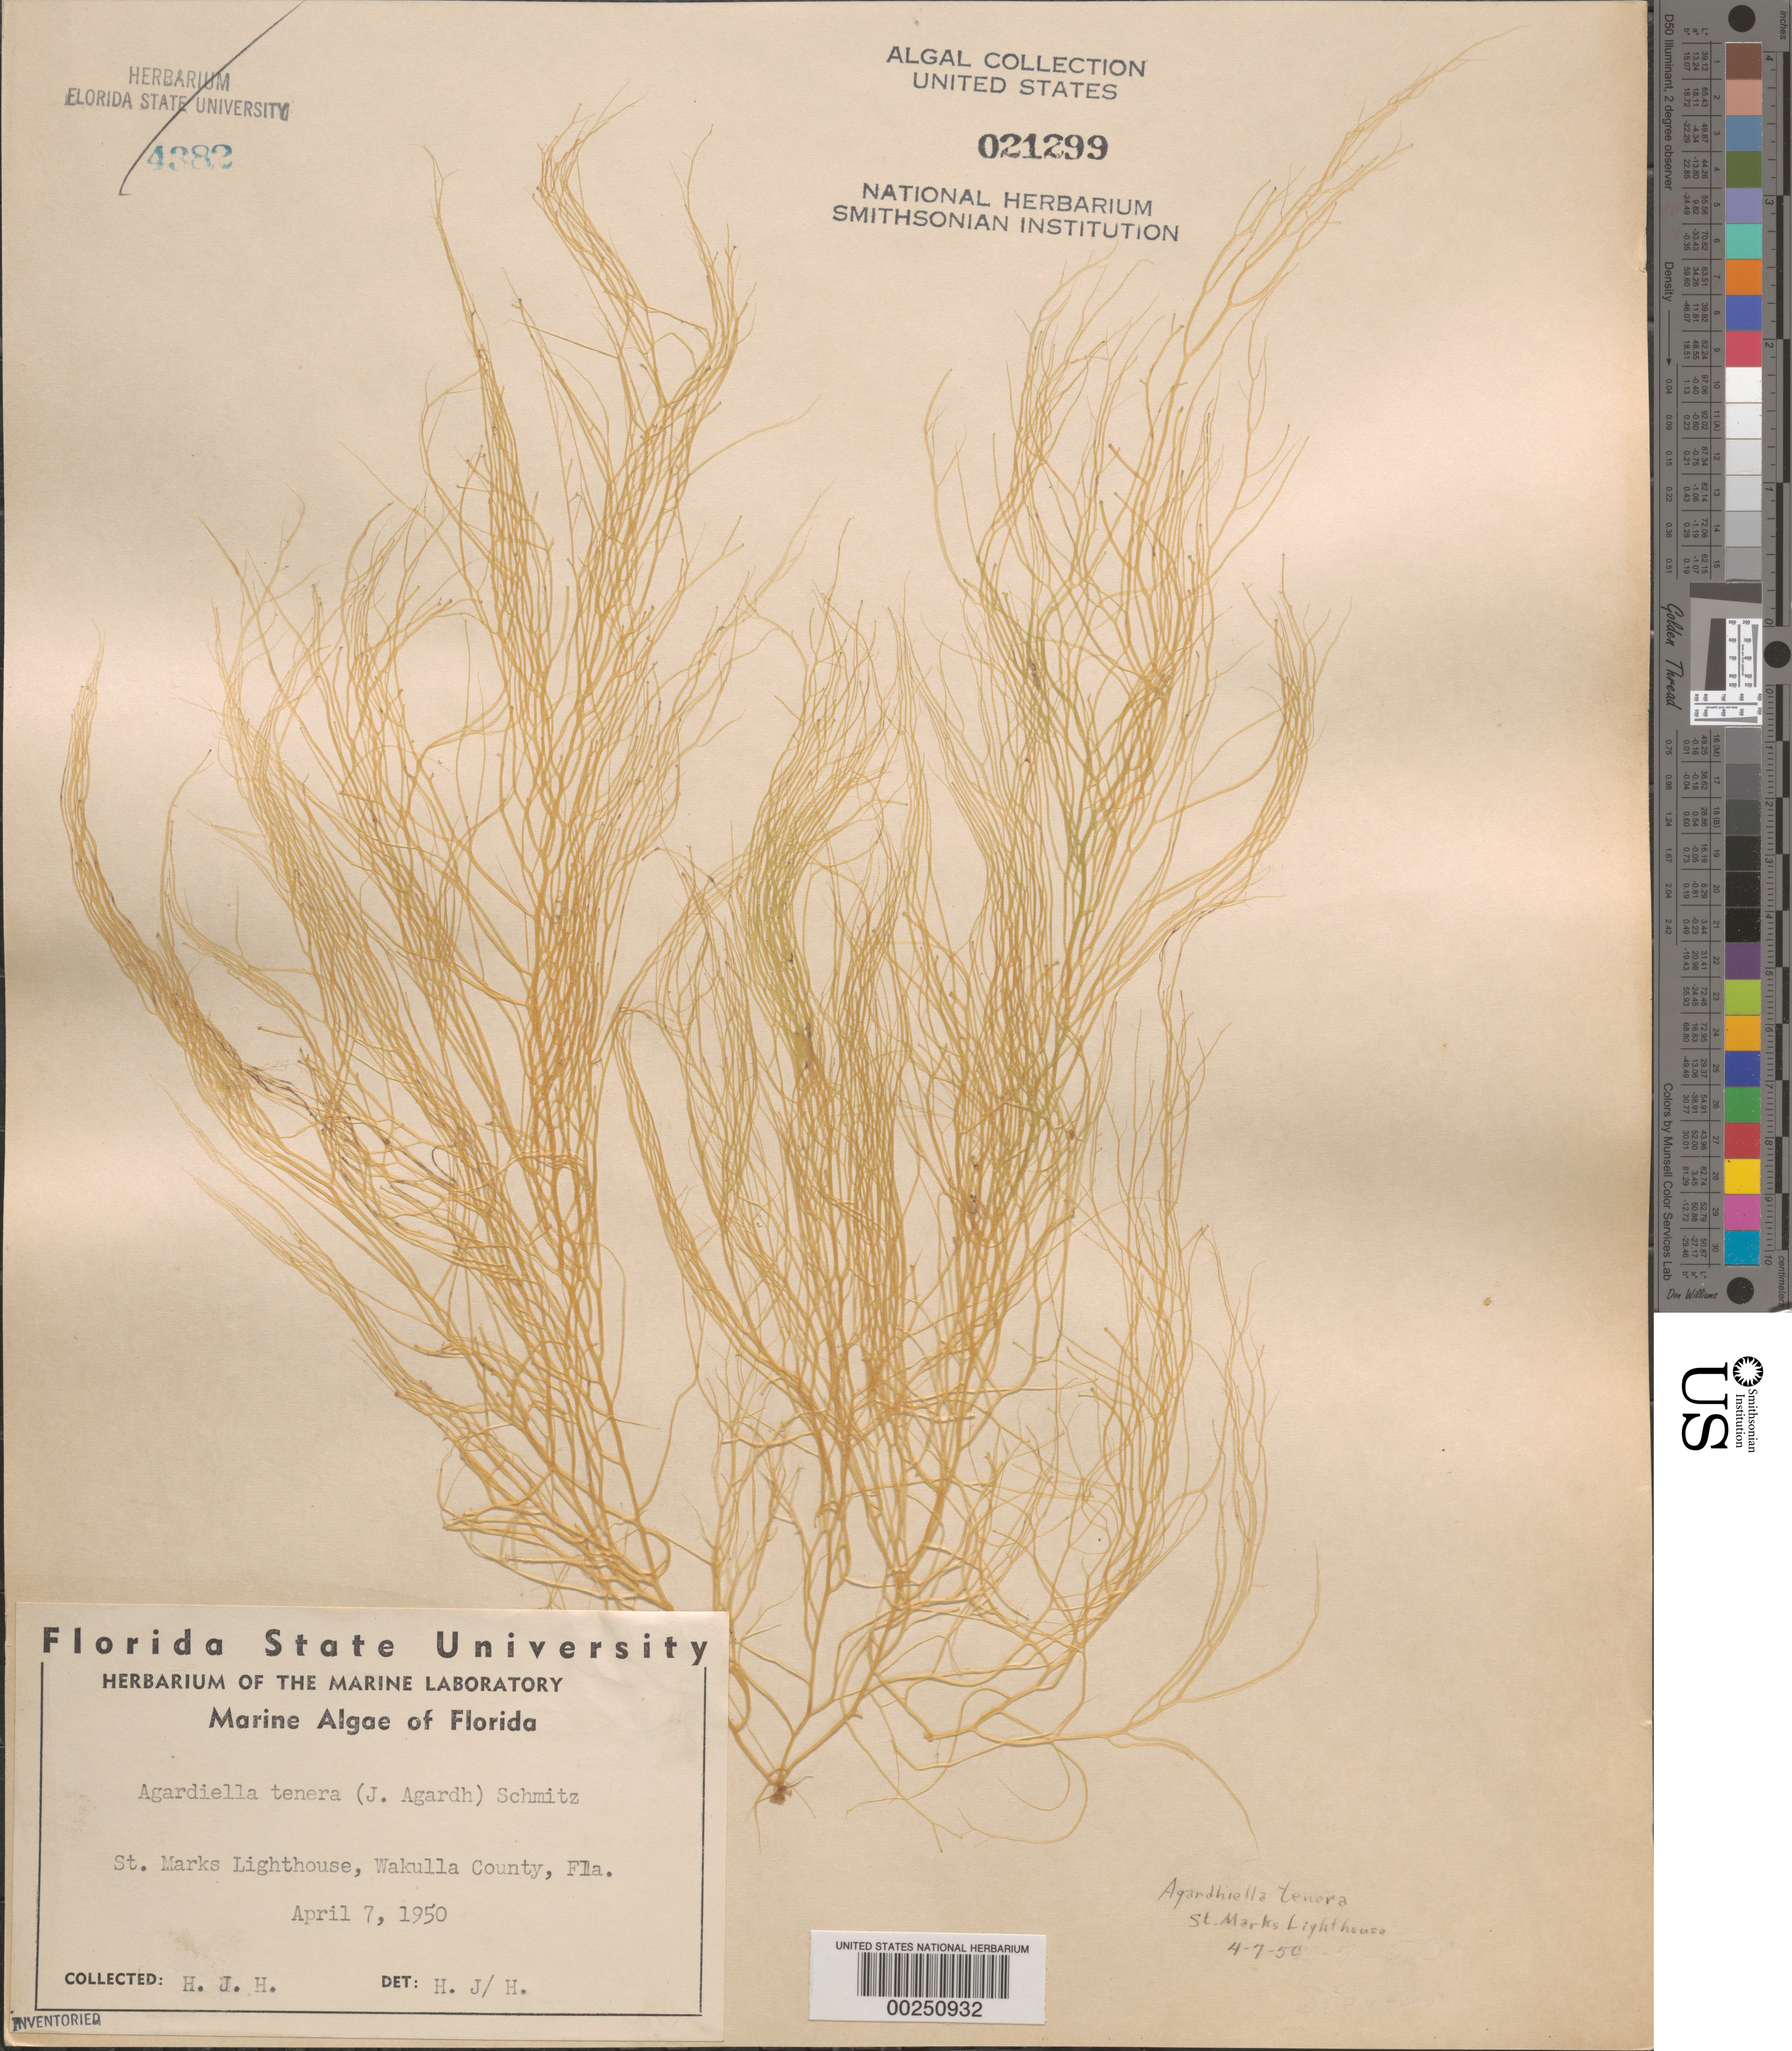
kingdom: Plantae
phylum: Rhodophyta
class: Florideophyceae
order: Gigartinales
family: Solieriaceae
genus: Agardhiella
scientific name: Agardhiella tenera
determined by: Humm, Harold J.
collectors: H. J. Humm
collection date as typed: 07 Apr 1950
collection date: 1950-04-07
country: United States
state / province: Florida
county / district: Wakulla County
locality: St. Marks Lighthouse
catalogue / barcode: US 21299